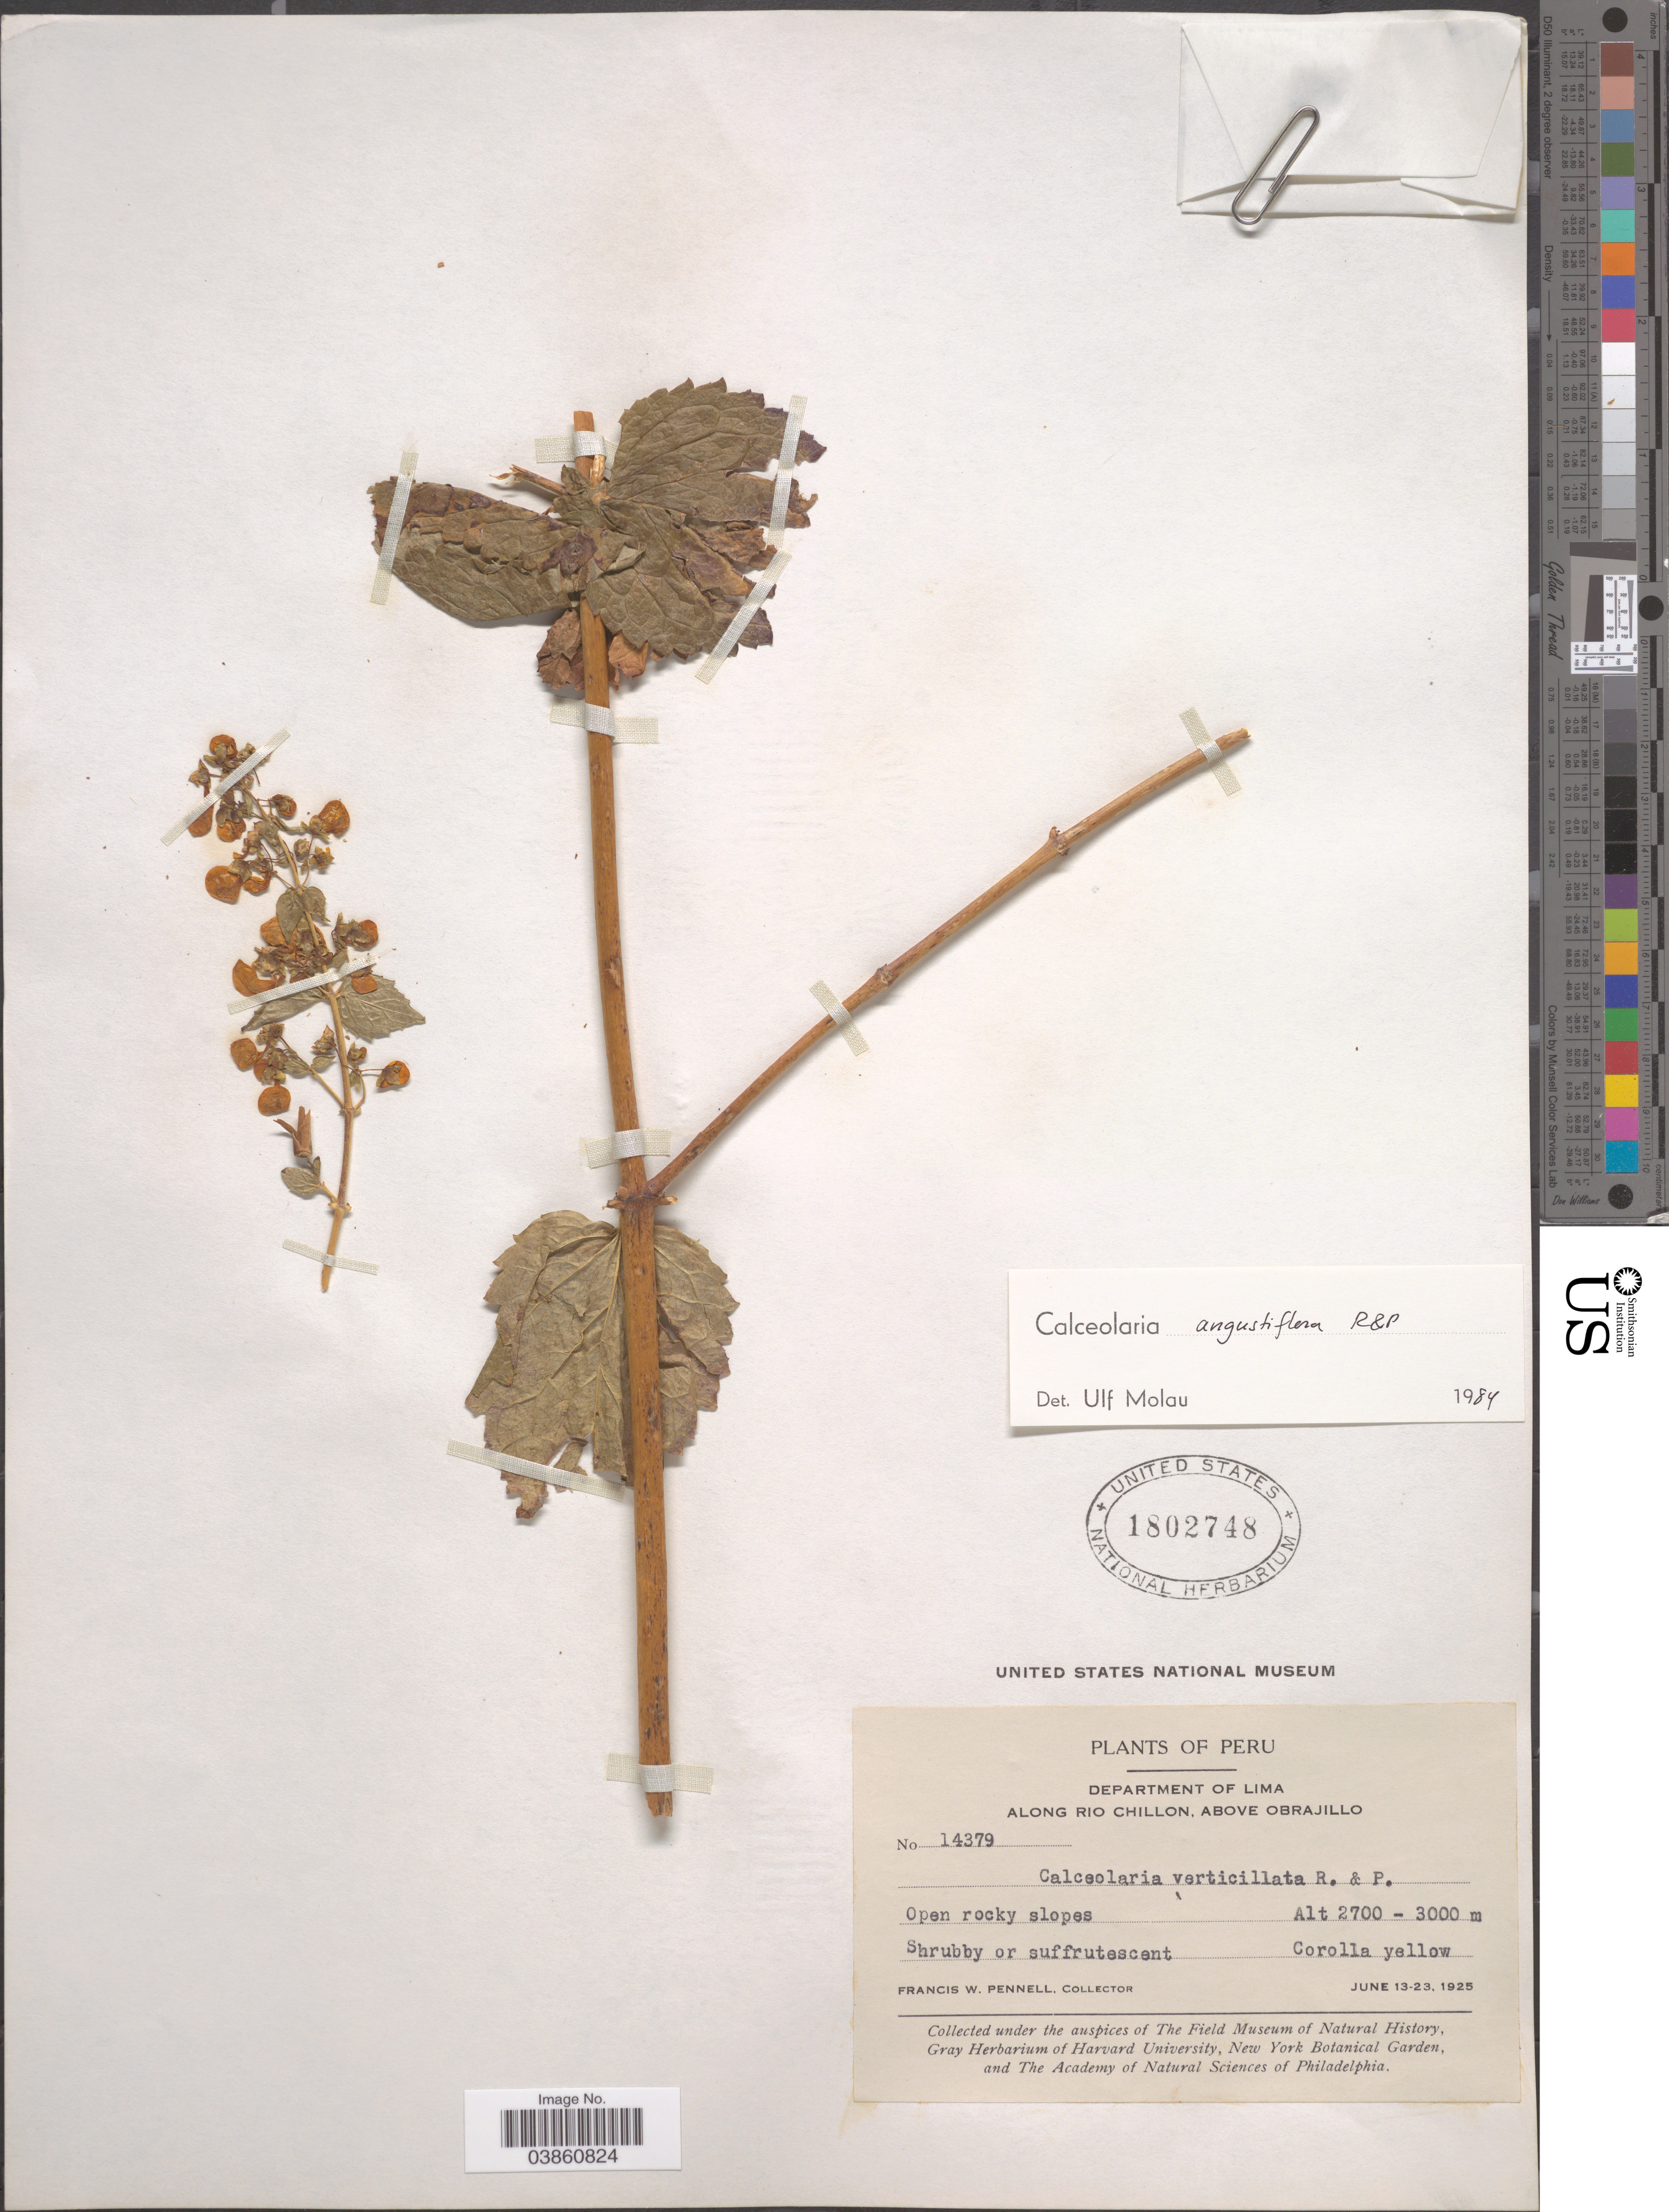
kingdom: Plantae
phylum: Tracheophyta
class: Magnoliopsida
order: Lamiales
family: Calceolariaceae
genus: Calceolaria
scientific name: Calceolaria angustiflora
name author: Ruiz & Pav.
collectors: F. W. Pennell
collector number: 14379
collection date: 1925-06-13/1925-06-23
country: Peru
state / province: Lima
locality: Department of Lima. Along Rio Chillon, above Obrajillo.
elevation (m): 2700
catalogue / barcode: US 1802748